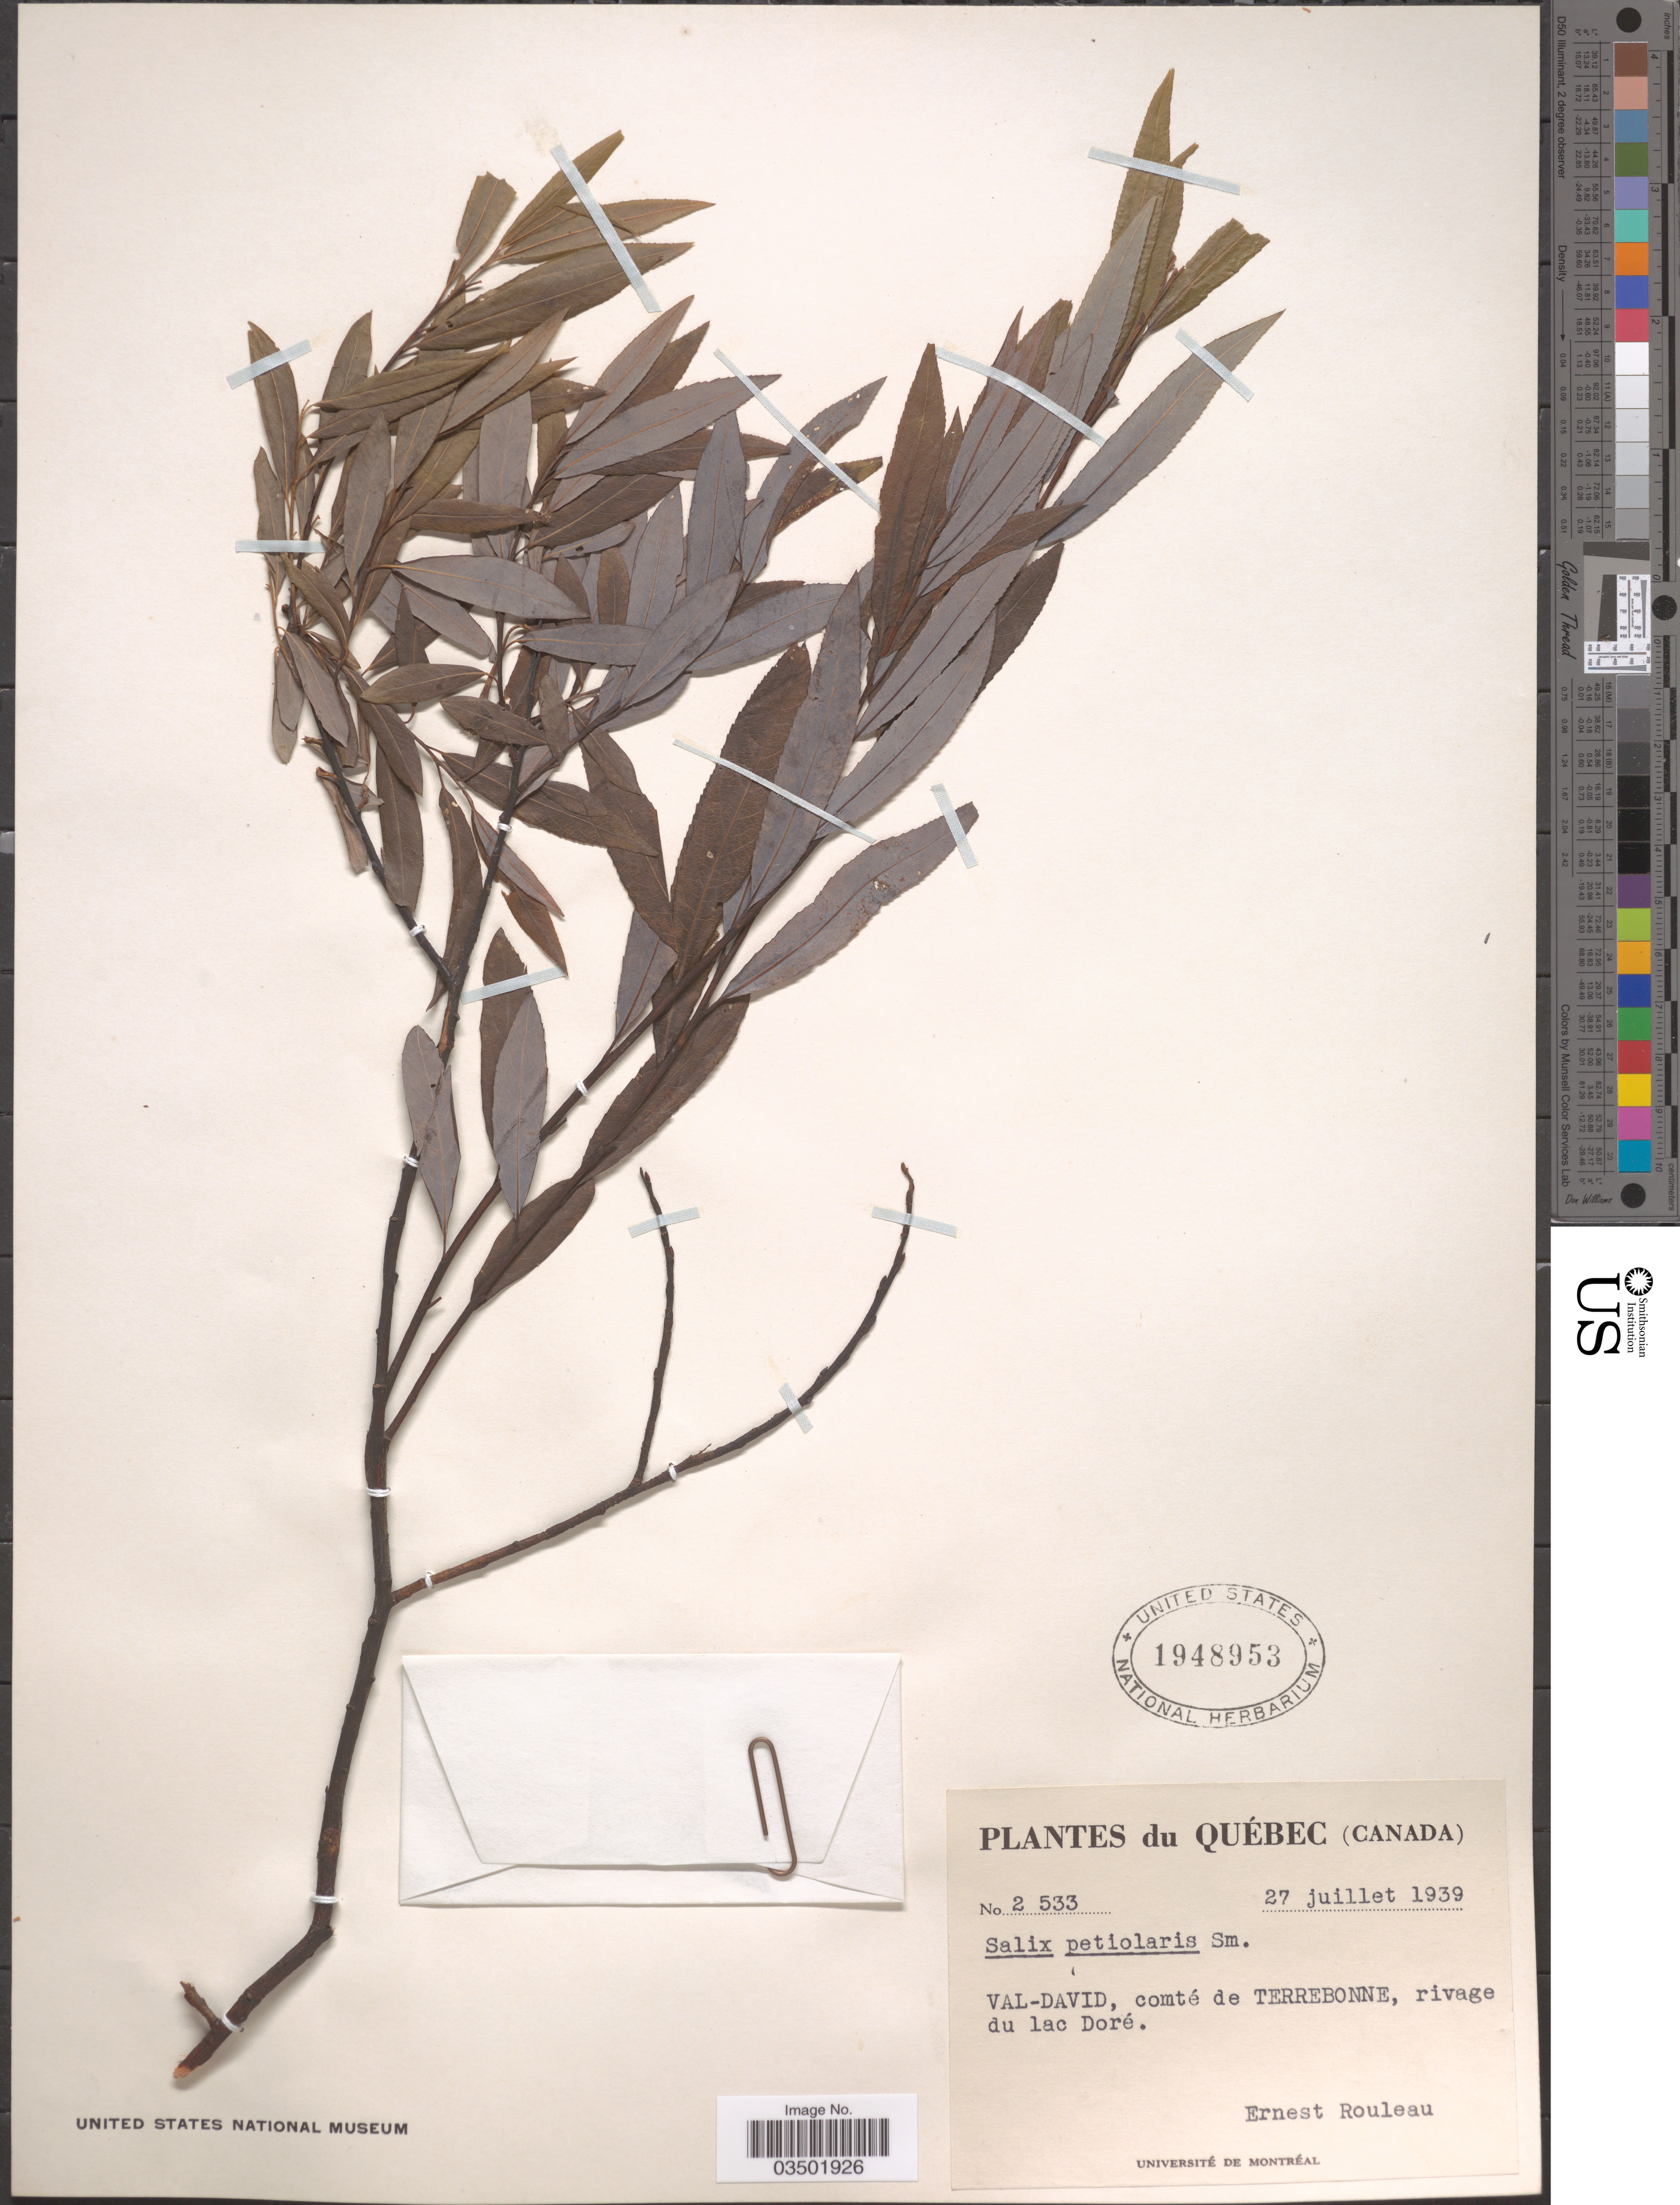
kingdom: Plantae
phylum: Tracheophyta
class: Magnoliopsida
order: Malpighiales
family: Salicaceae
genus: Salix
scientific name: Salix petiolaris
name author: Sm.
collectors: E. Rouleau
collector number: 2533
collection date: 1939-07-27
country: Canada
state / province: Quebec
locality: Val-David, comté de Terrebonne, rivage du lac Doré.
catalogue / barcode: US 1948953